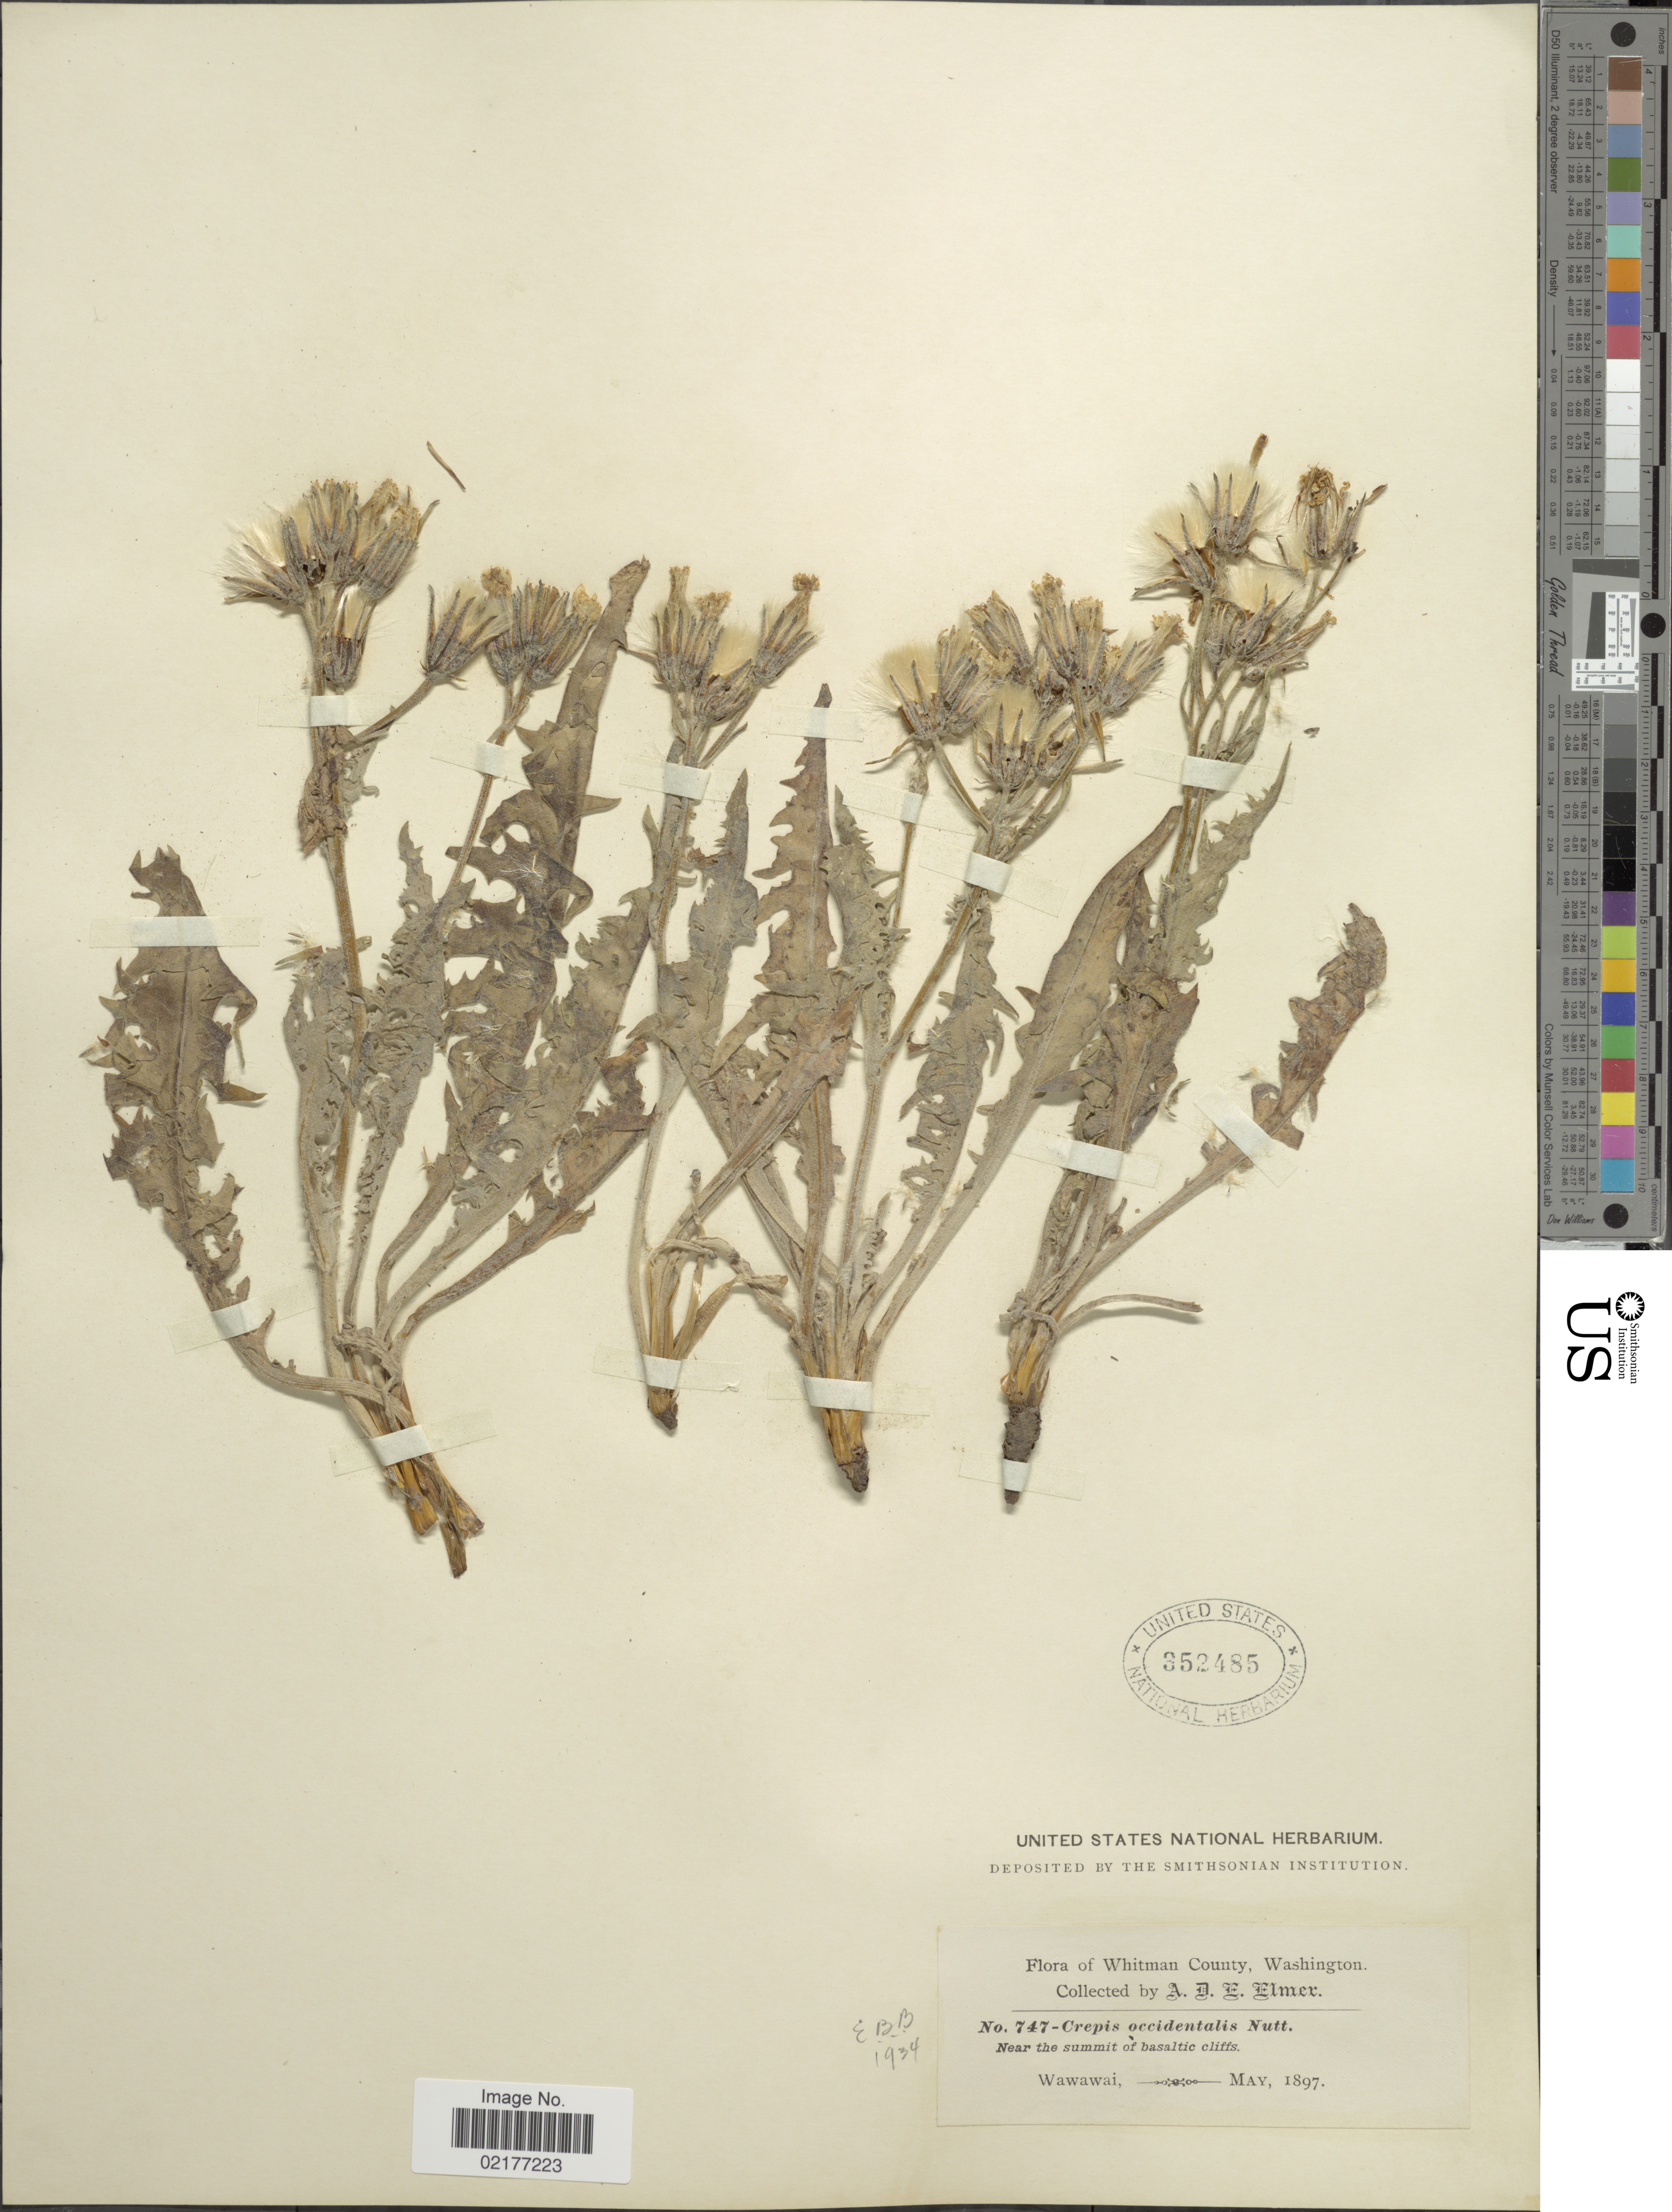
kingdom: Plantae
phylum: Tracheophyta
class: Magnoliopsida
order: Asterales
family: Asteraceae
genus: Crepis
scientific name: Crepis occidentalis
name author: Nutt.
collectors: A. D. E. Elmer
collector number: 747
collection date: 1897-05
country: United States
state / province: Washington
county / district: Whitman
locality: Whitman County, Washington, Near the summit of basaltic cliffs, Wawawai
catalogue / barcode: US 352485